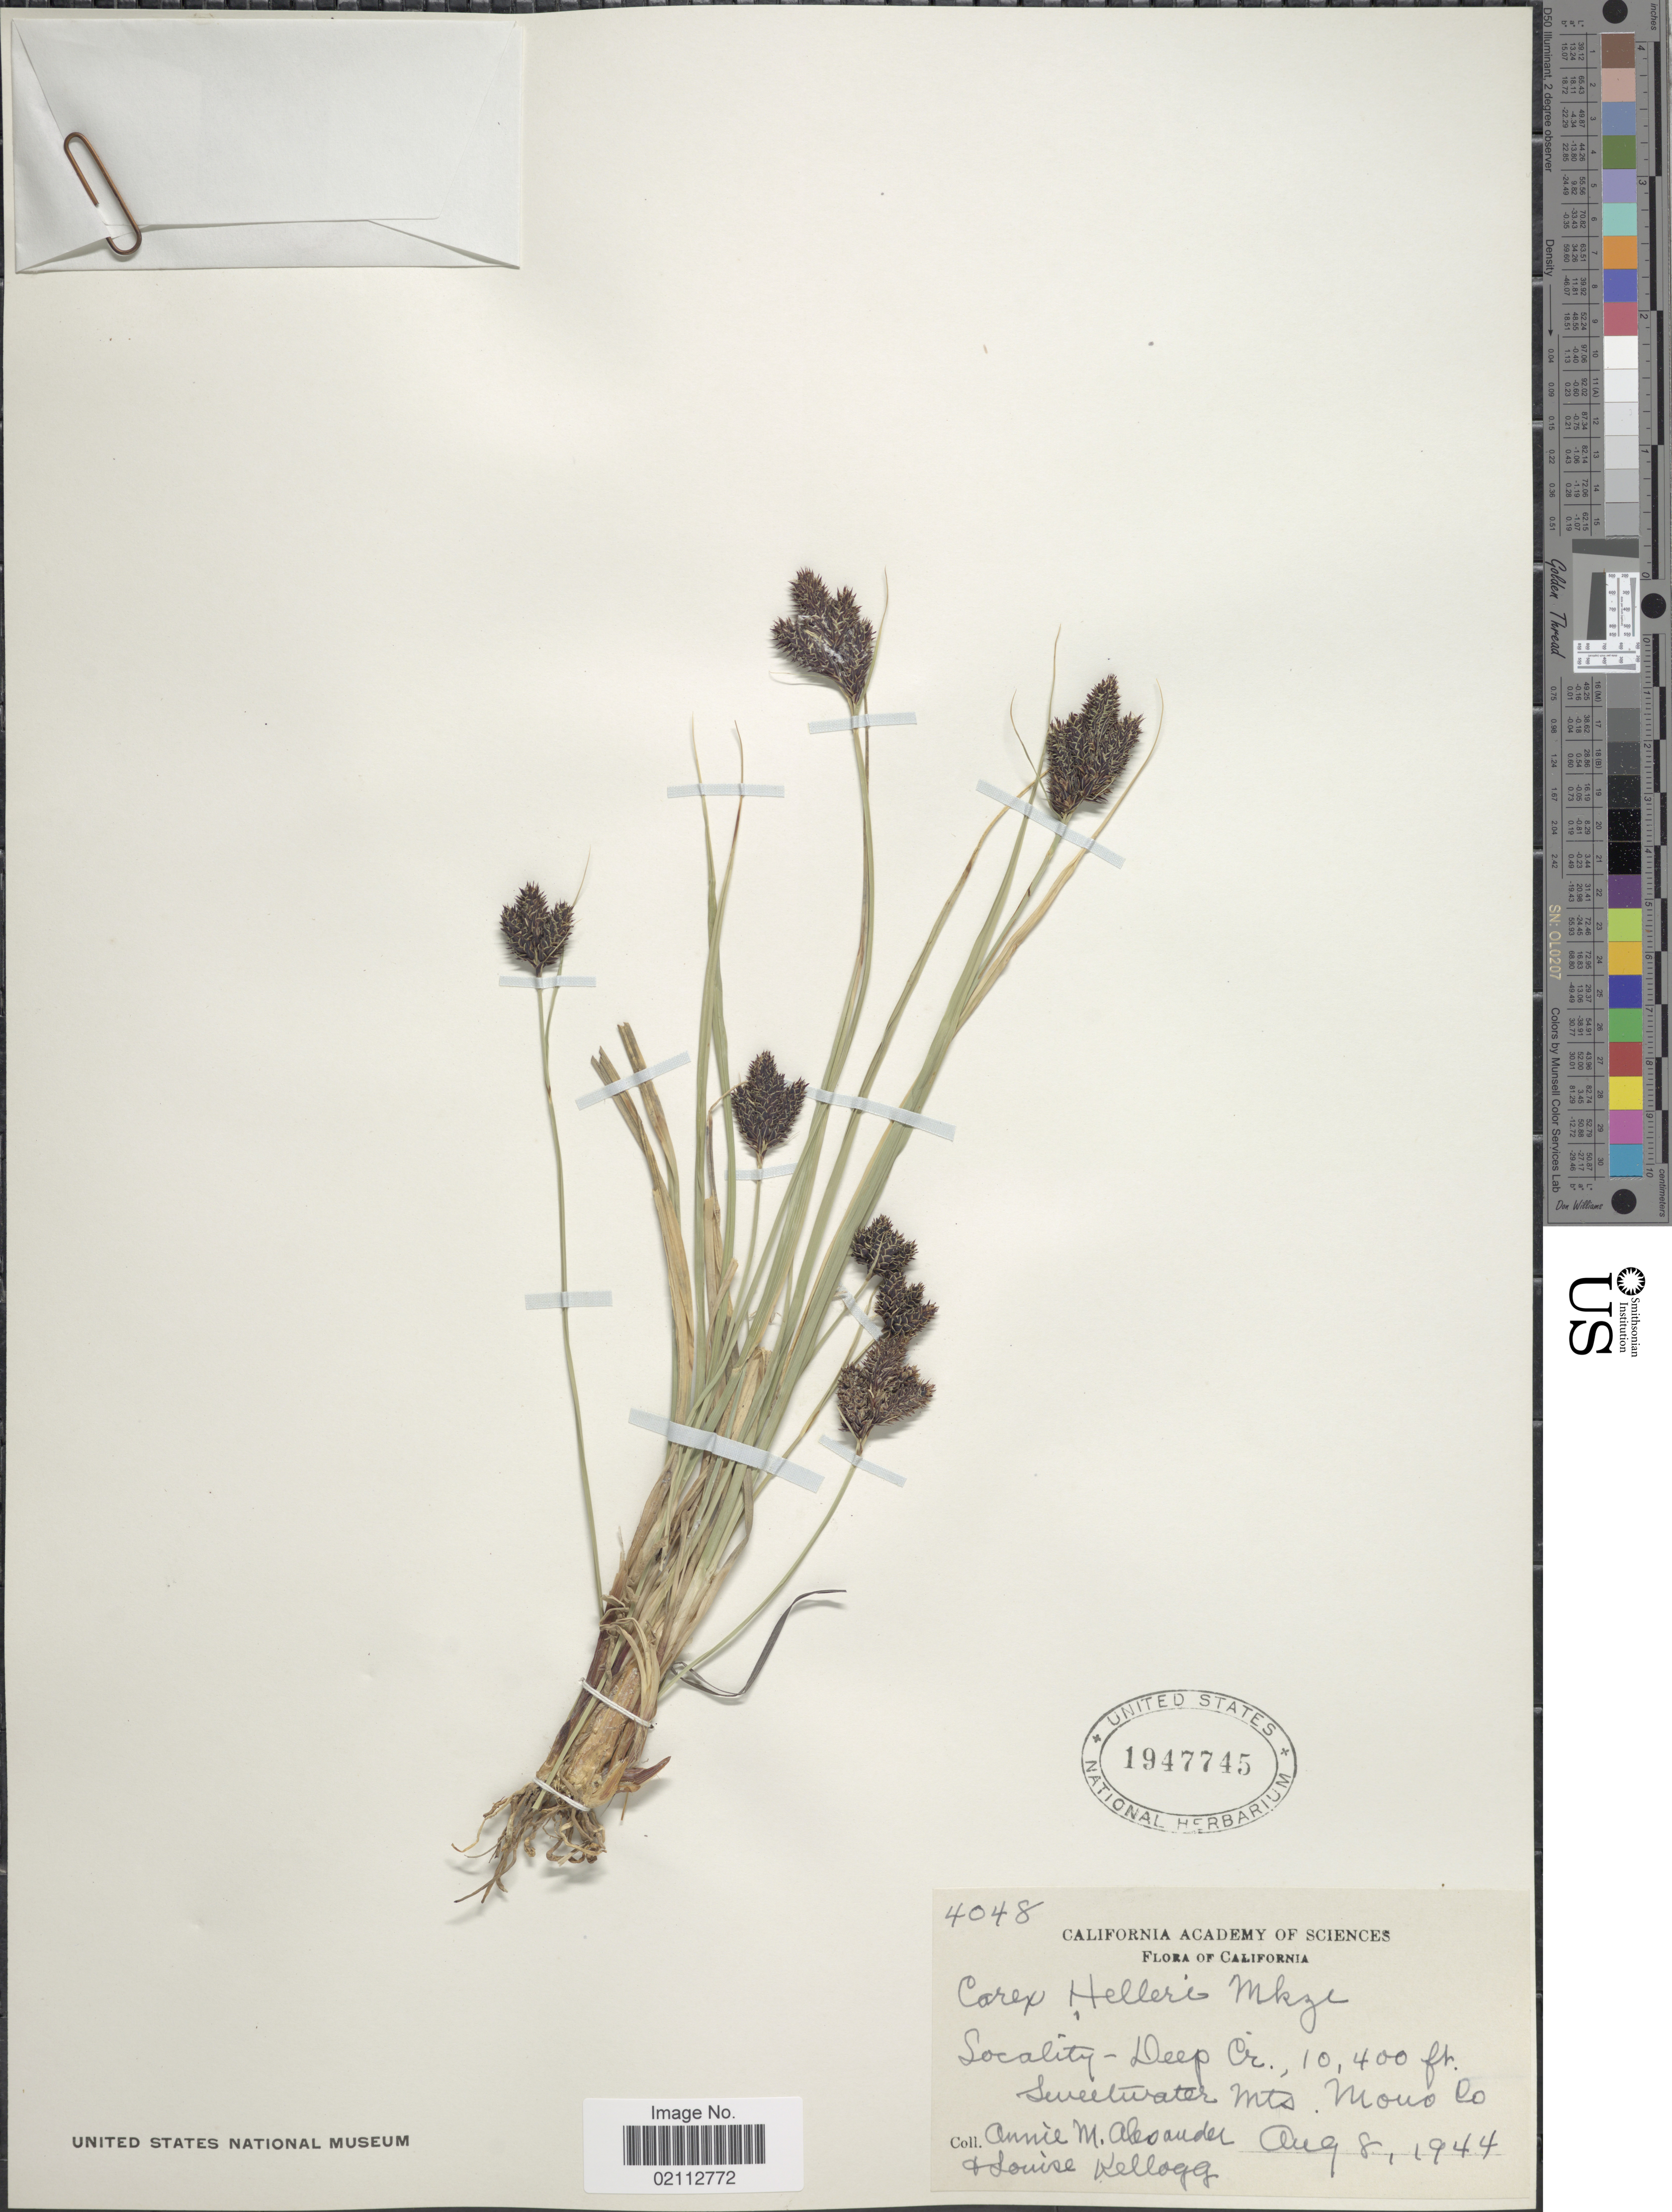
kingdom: Plantae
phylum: Tracheophyta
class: Liliopsida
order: Poales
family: Cyperaceae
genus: Carex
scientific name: Carex helleri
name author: Mack.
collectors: A. M. Alexander & L. Kellogg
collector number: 4048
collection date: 1944-08-08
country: United States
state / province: California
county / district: Mono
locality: Deep Cr., Sweetwater Mts. Mono Co.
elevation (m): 3170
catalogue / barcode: US 1947745